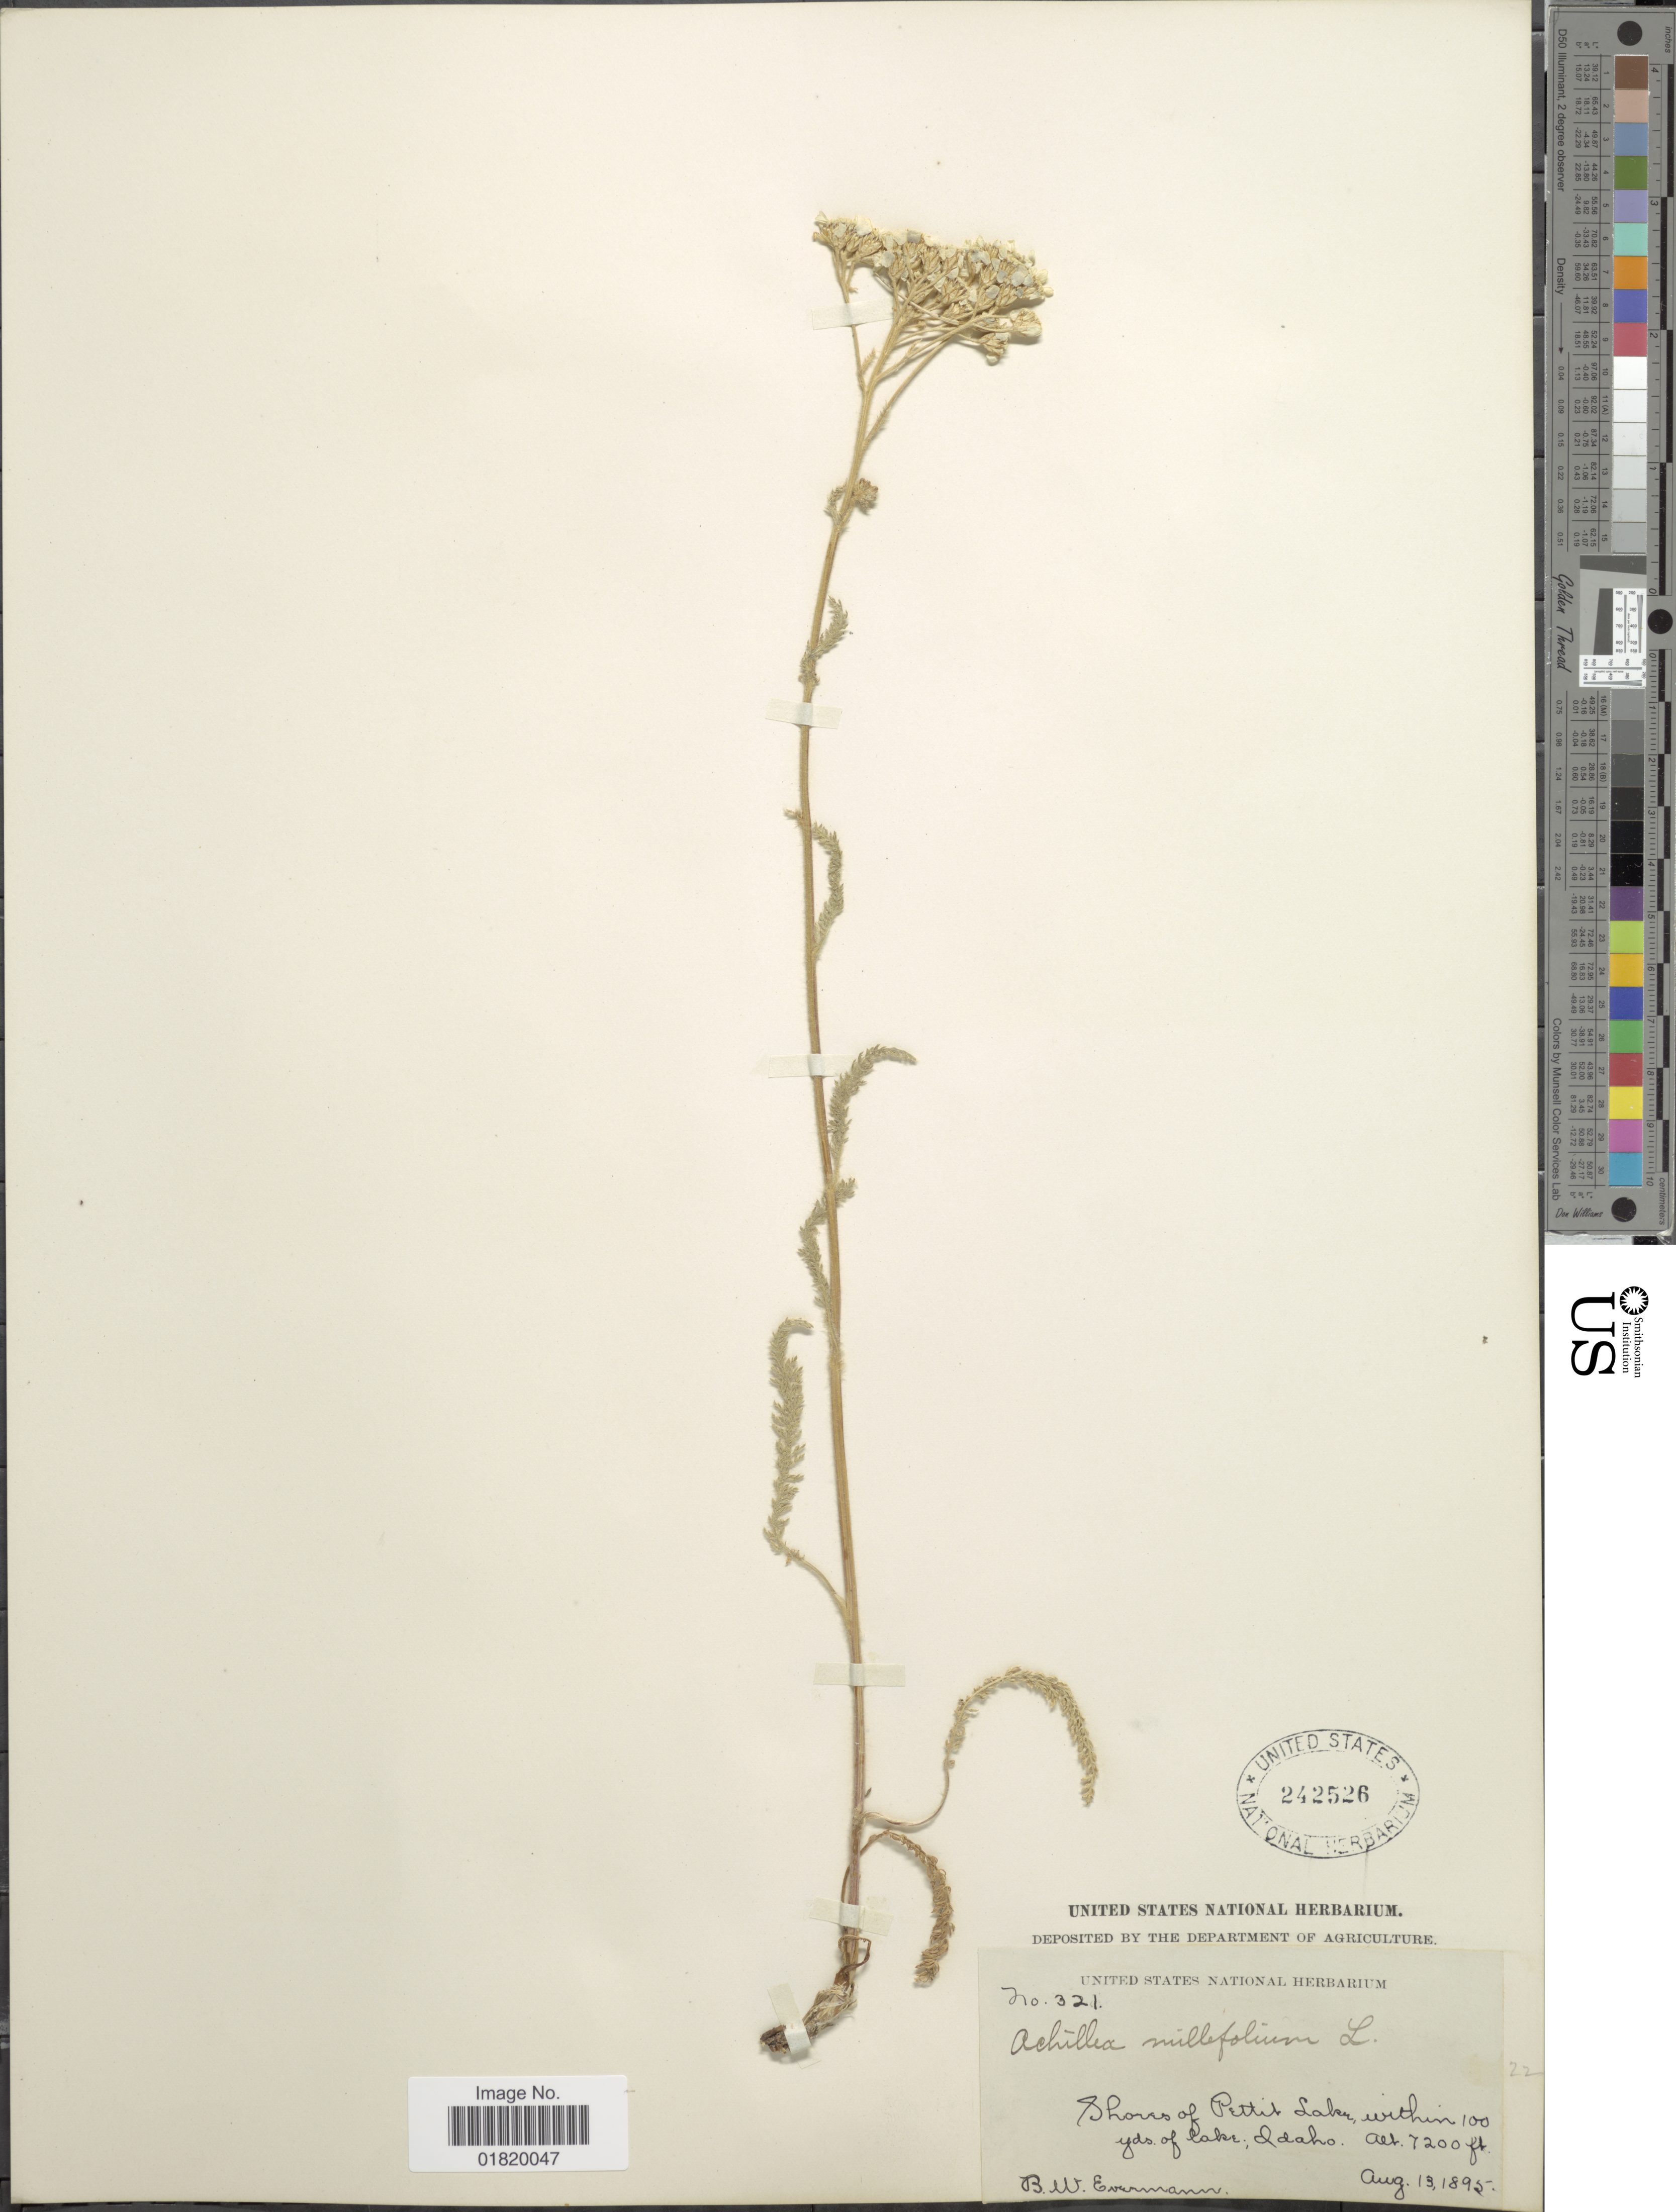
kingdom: Plantae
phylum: Tracheophyta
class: Magnoliopsida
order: Asterales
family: Asteraceae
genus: Achillea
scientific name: Achillea lanulosa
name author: Nutt.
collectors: B. W. Evermann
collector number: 321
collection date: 1895-08-13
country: United States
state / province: Idaho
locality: Shores of Pettit Lake, within 100 yds. of lake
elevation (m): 2195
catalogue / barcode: US 242526